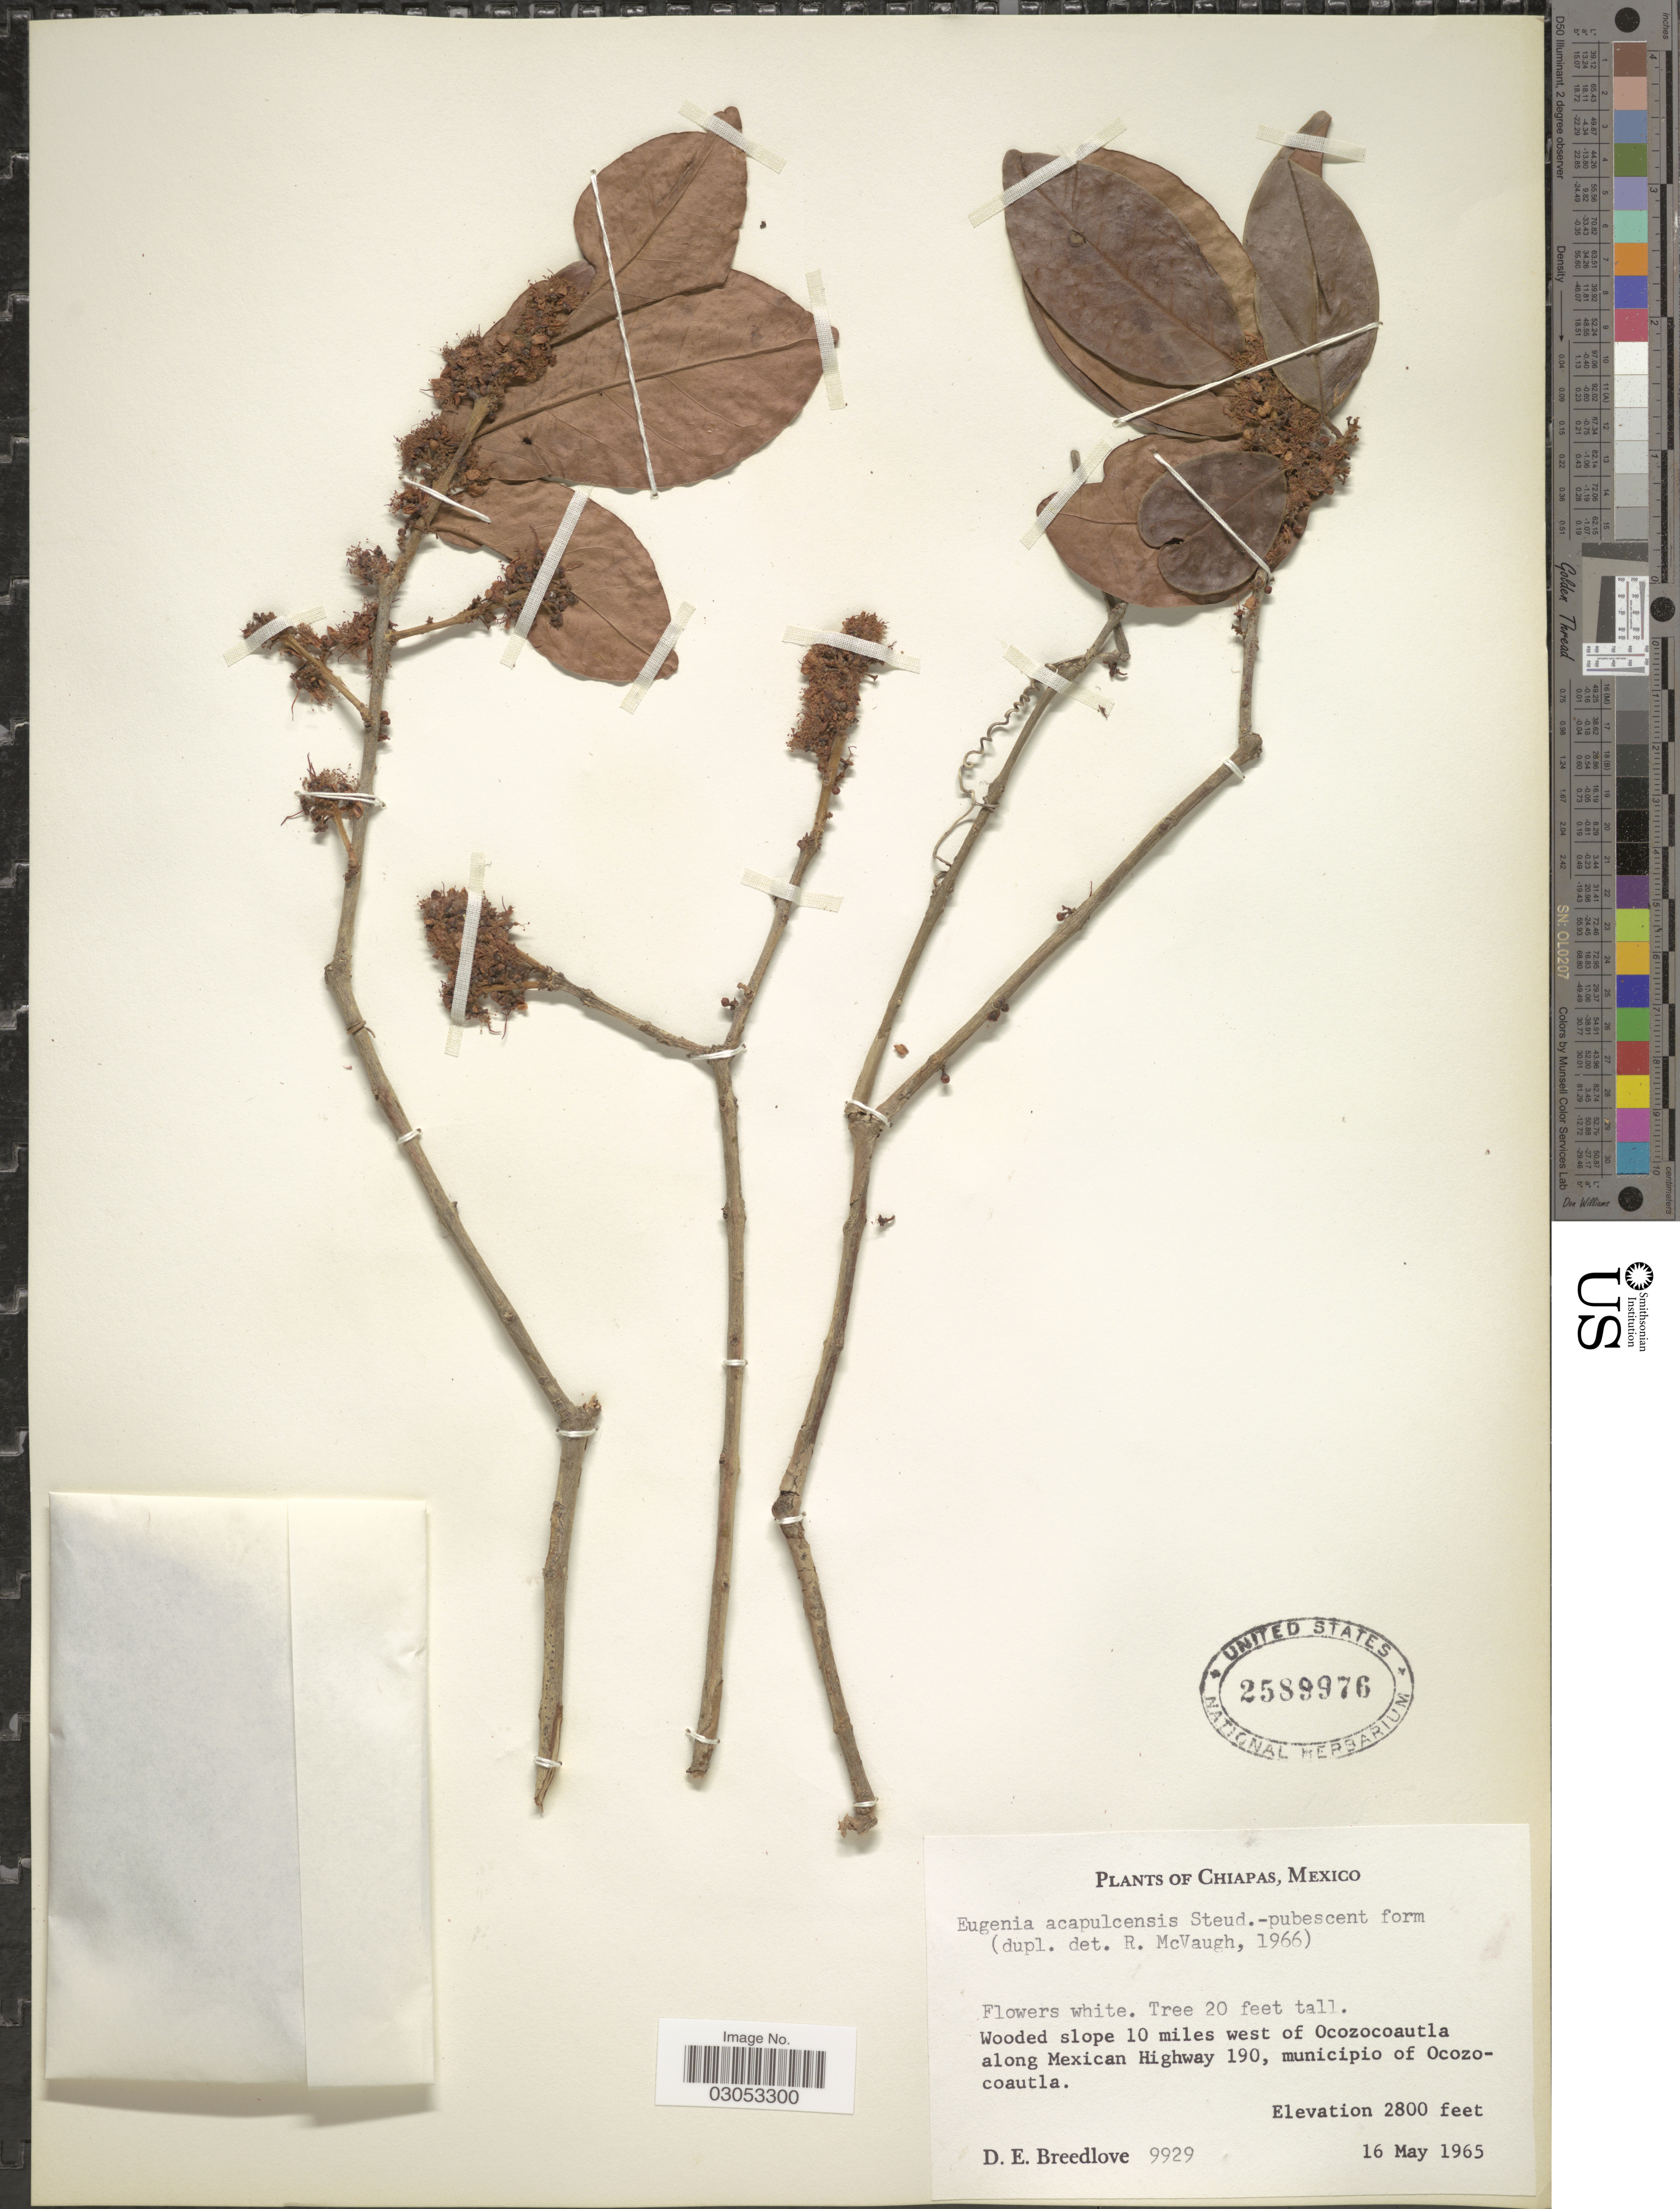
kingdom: Plantae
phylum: Tracheophyta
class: Magnoliopsida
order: Myrtales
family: Myrtaceae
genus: Eugenia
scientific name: Eugenia acapulcensis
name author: Steud.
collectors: D. E. Breedlove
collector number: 9929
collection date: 1965-05-16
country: Mexico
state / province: Chiapas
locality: Wooded slope 10 miles west of Ocozocoautla along Mexican Highway 190, municipio of Ocozocoautla.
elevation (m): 853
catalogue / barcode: US 2589976